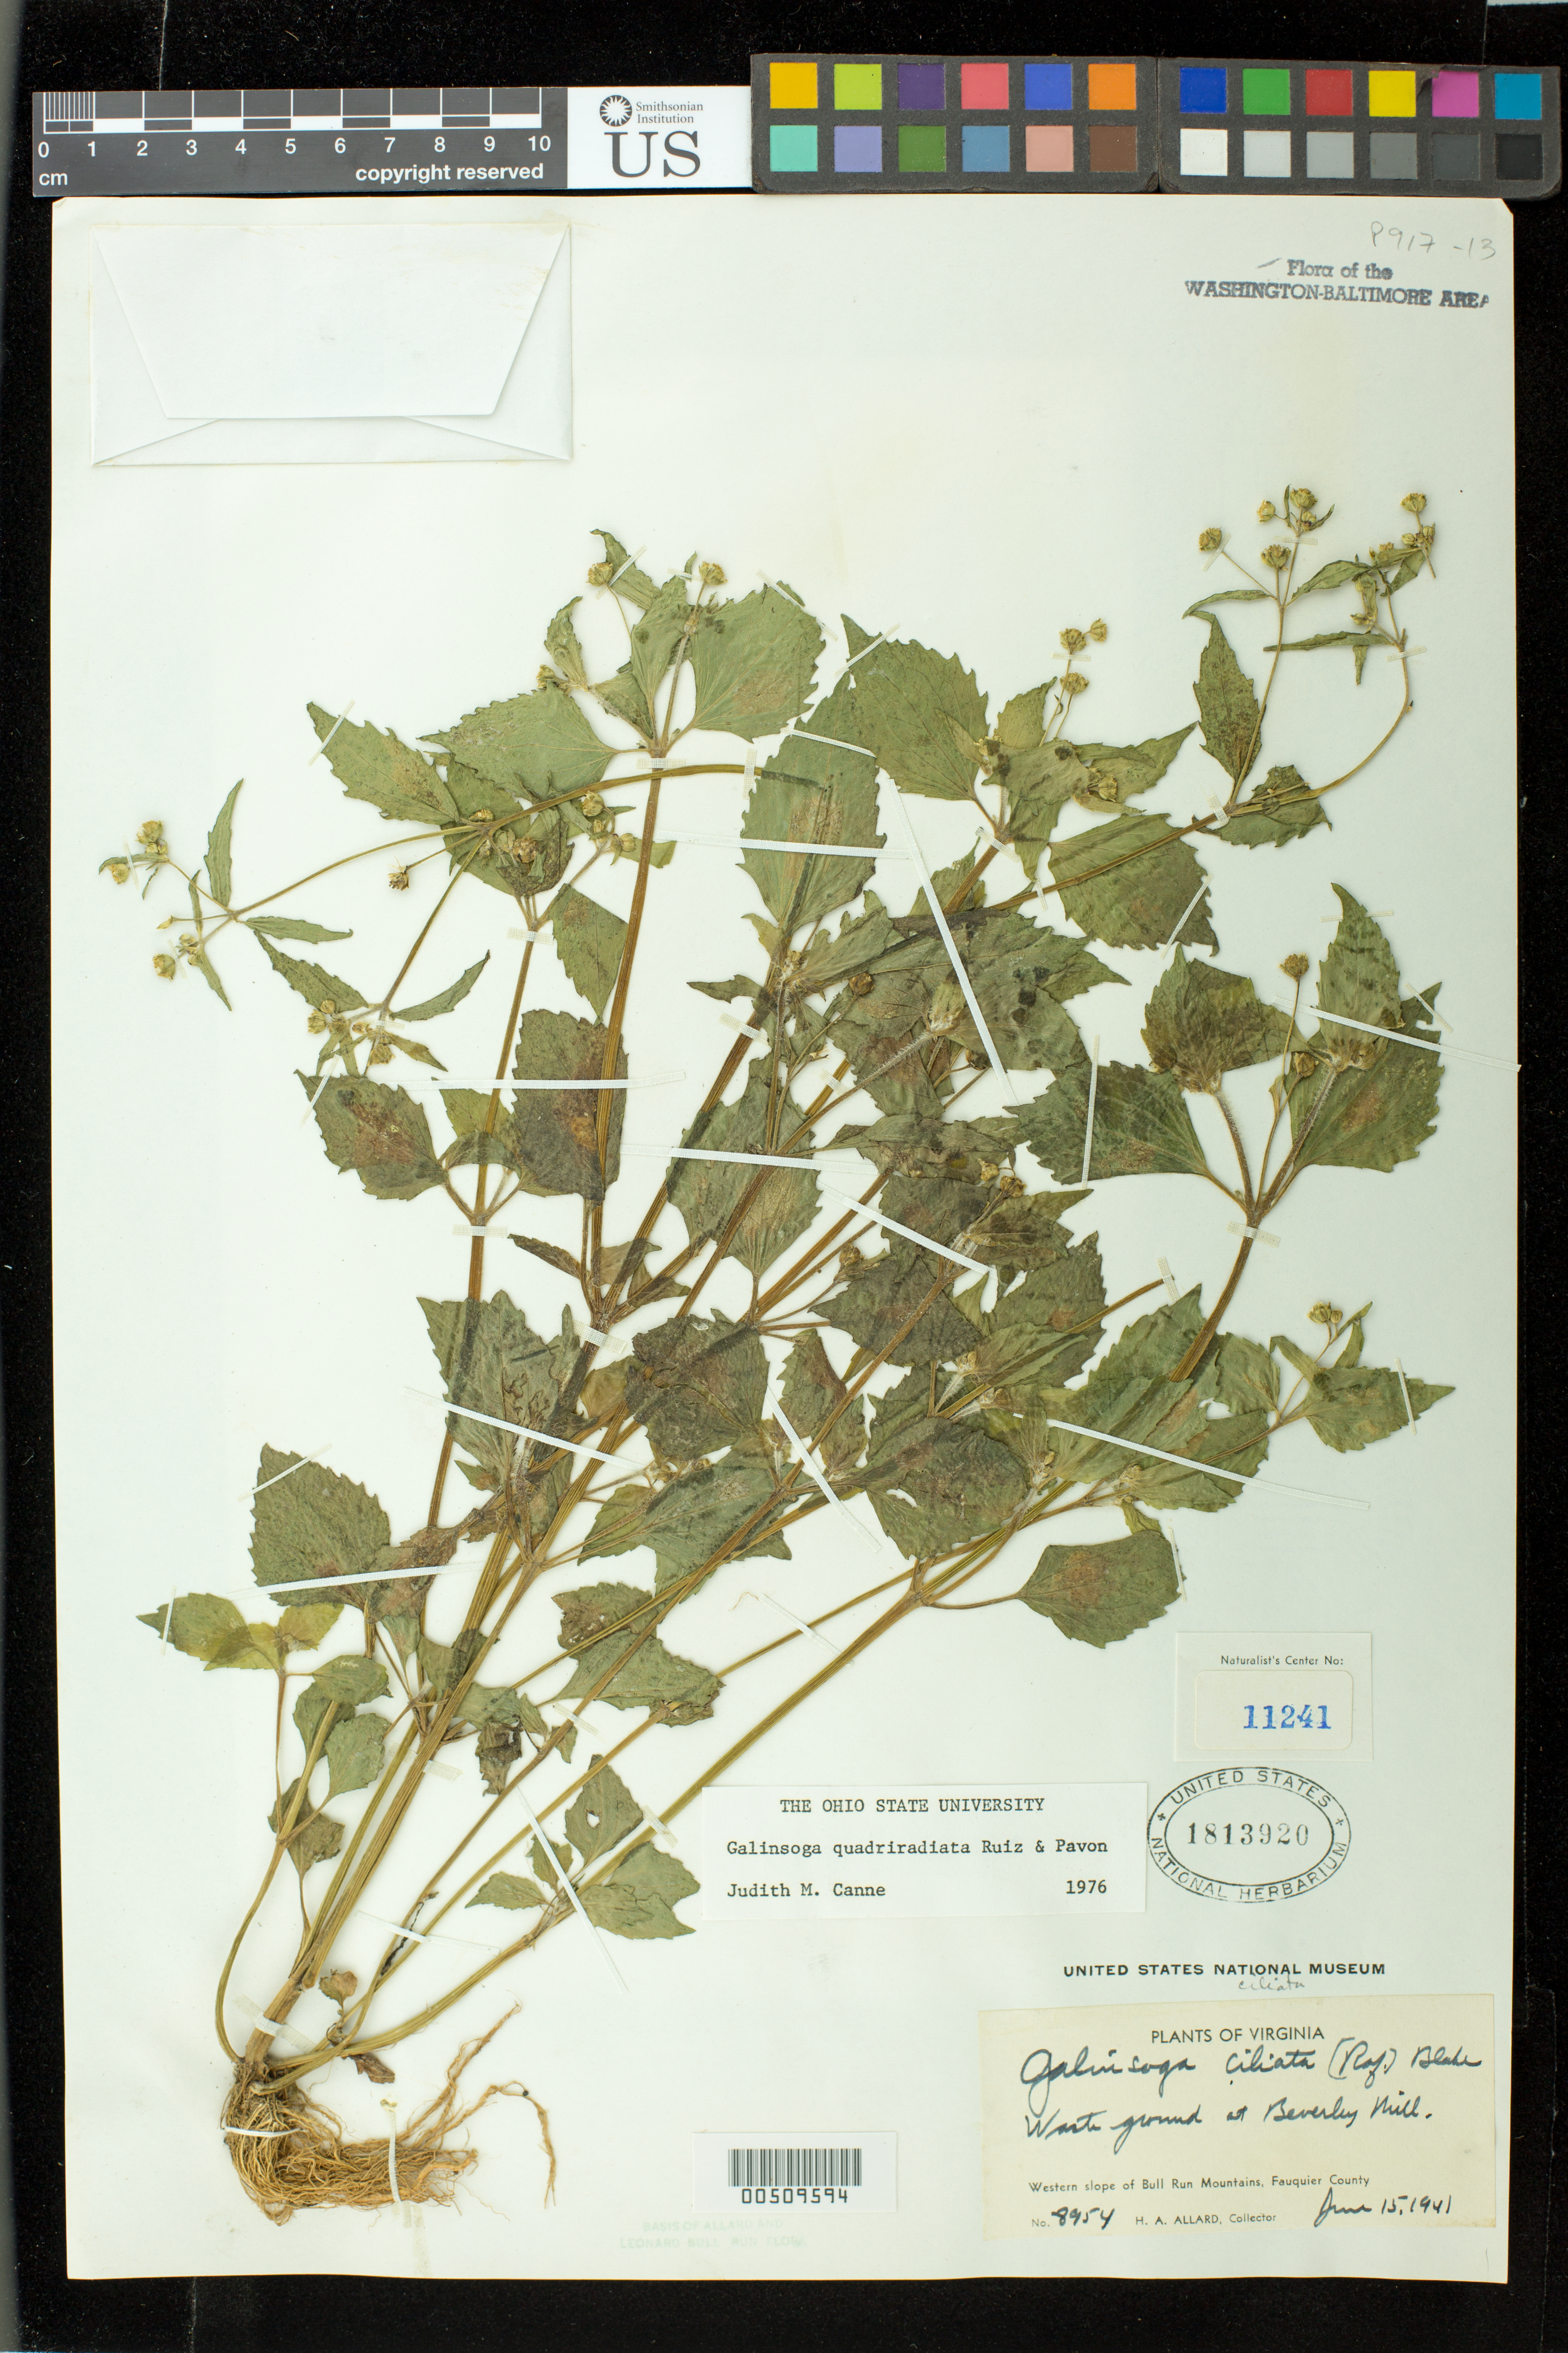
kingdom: Plantae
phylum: Tracheophyta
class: Magnoliopsida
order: Asterales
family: Asteraceae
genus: Galinsoga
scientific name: Galinsoga quadriradiata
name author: Ruiz & Pav.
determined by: Canne-Hilliker, J. M.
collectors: H. A. Allard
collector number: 8954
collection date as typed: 15 Jun 1941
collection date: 1941-06-15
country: United States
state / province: Virginia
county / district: Fauquier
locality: Bull Run Mts., Beverley Mill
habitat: waste ground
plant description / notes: Specimens returned from Naturalist Center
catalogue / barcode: US 1813920